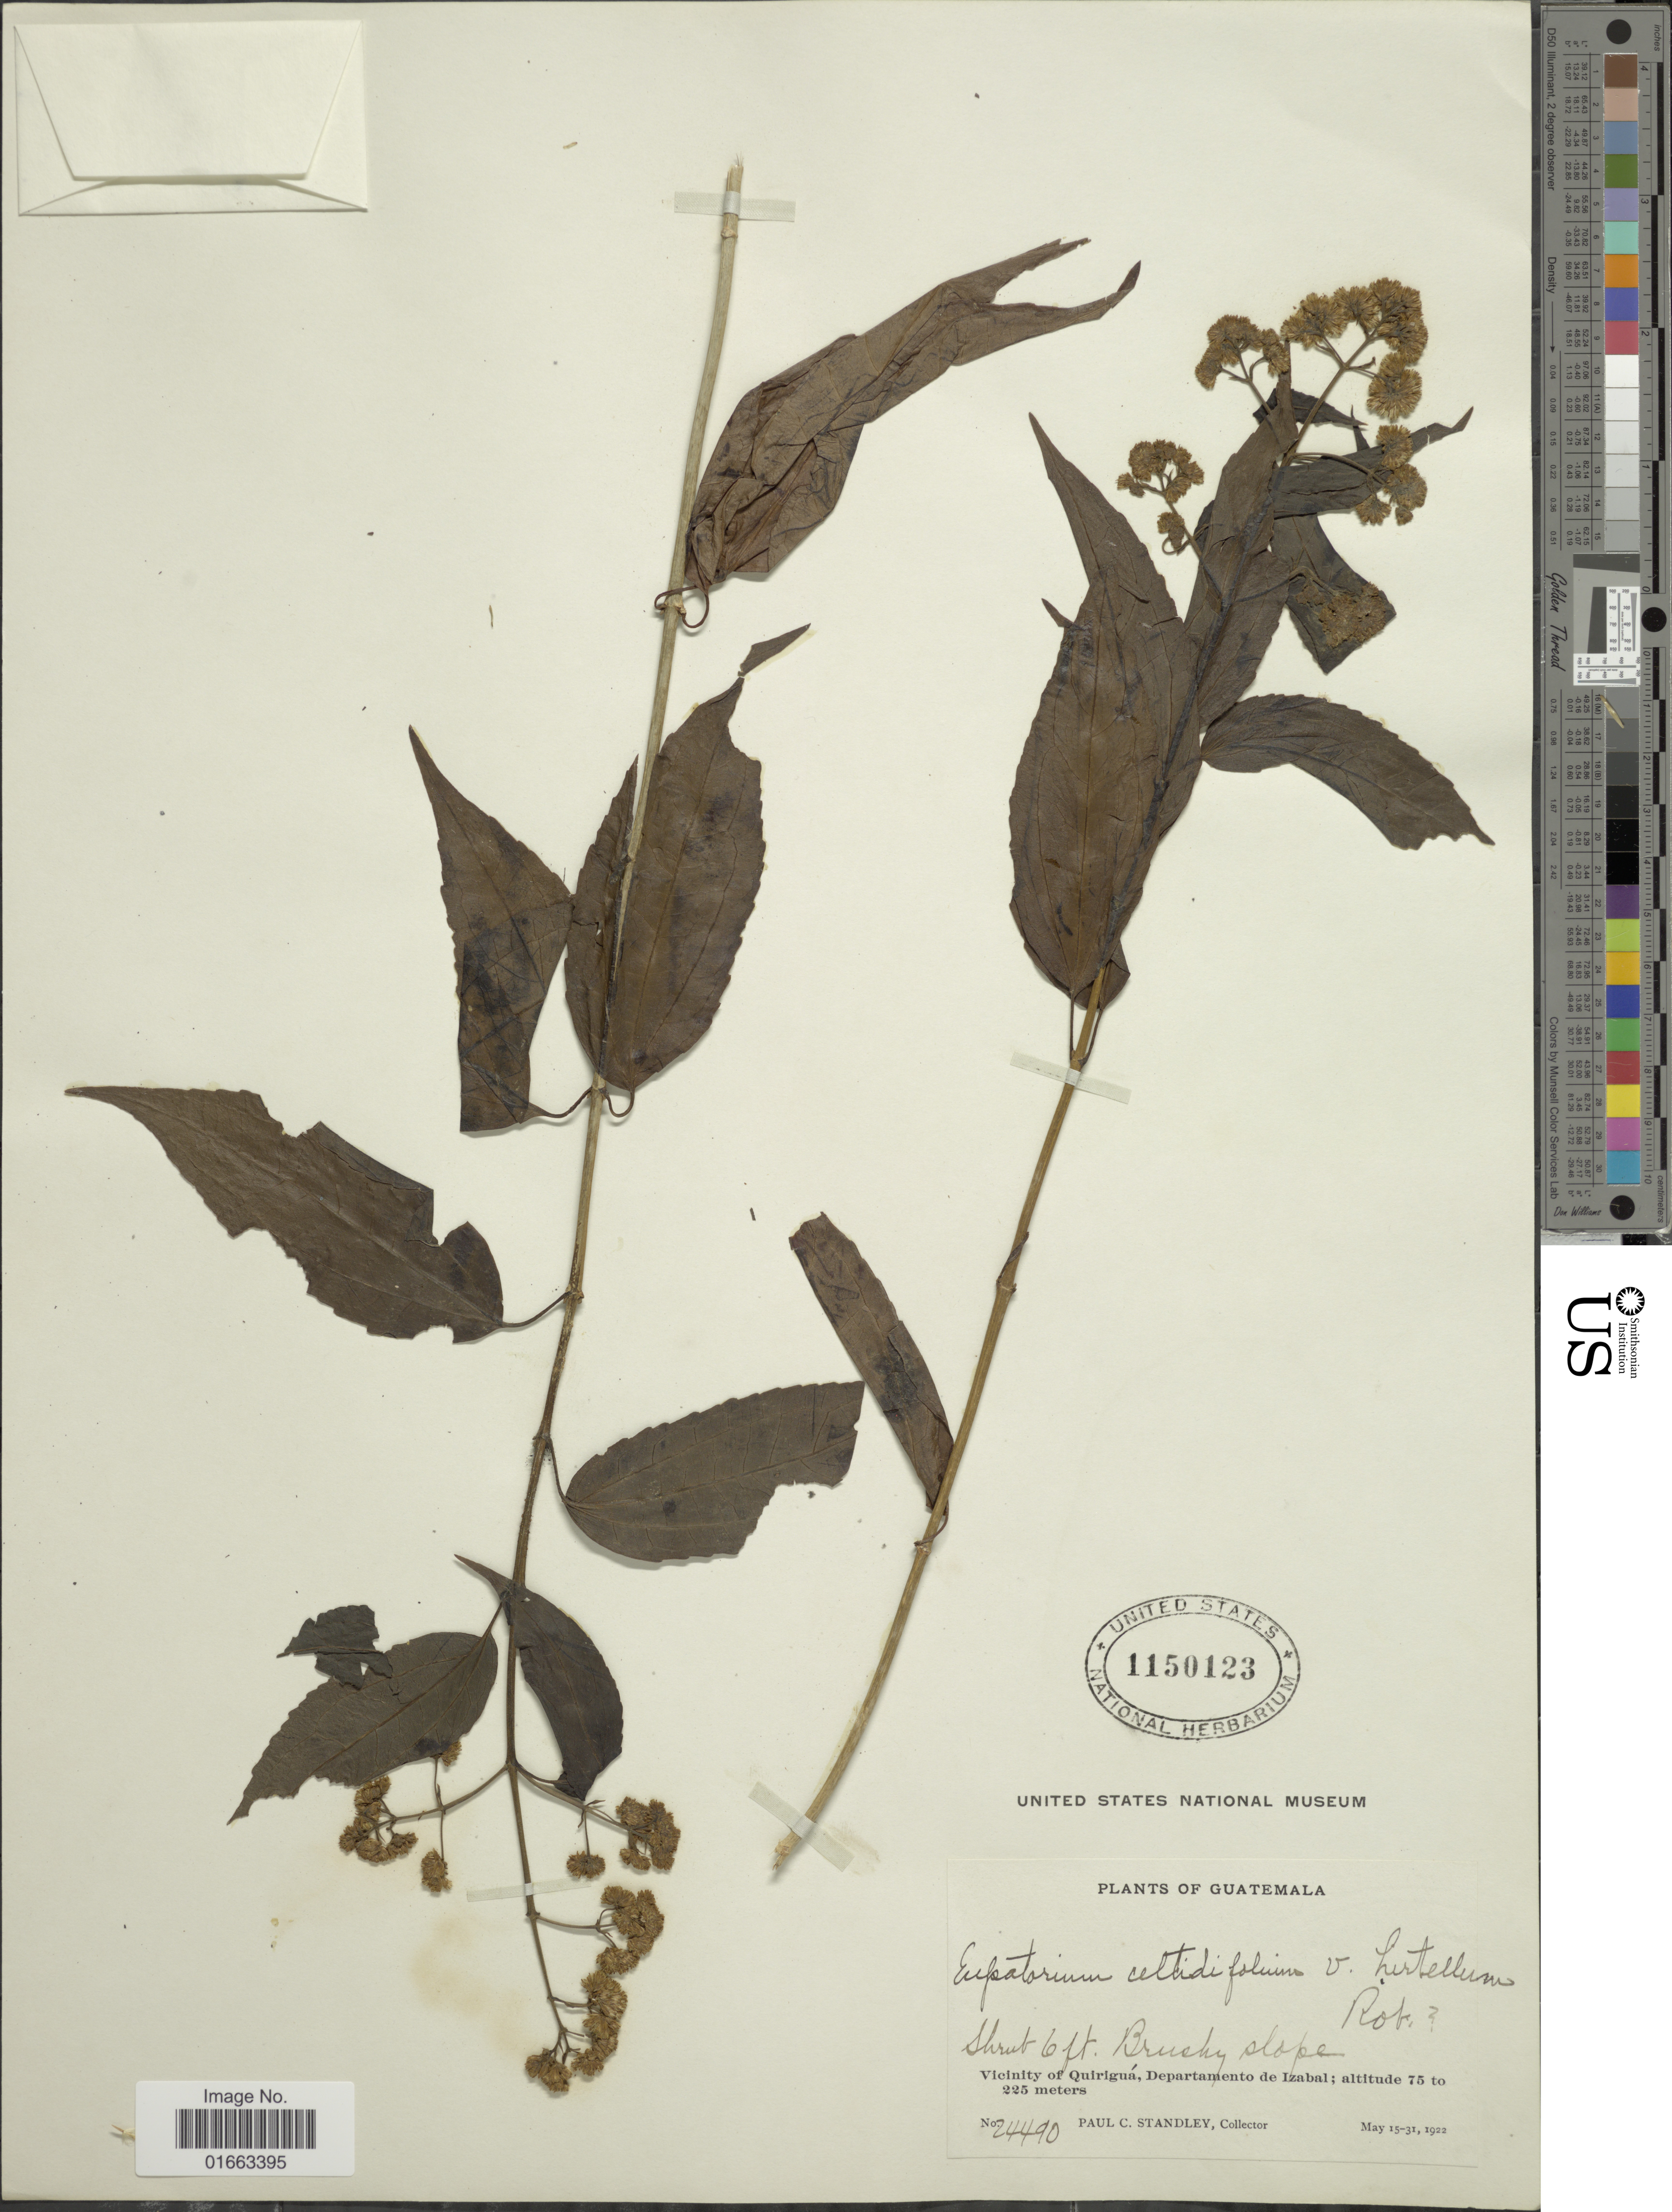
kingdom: Plantae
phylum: Tracheophyta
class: Magnoliopsida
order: Asterales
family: Asteraceae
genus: Koanophyllon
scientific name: Koanophyllon celtidifolium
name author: (Lam.) R.M. King & H. Rob.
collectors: P. C. Standley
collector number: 24490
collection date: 1922-05-15/1922-05-31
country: Guatemala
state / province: Izabal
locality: Vicinity of Quiriguá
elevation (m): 75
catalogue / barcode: US 1150123